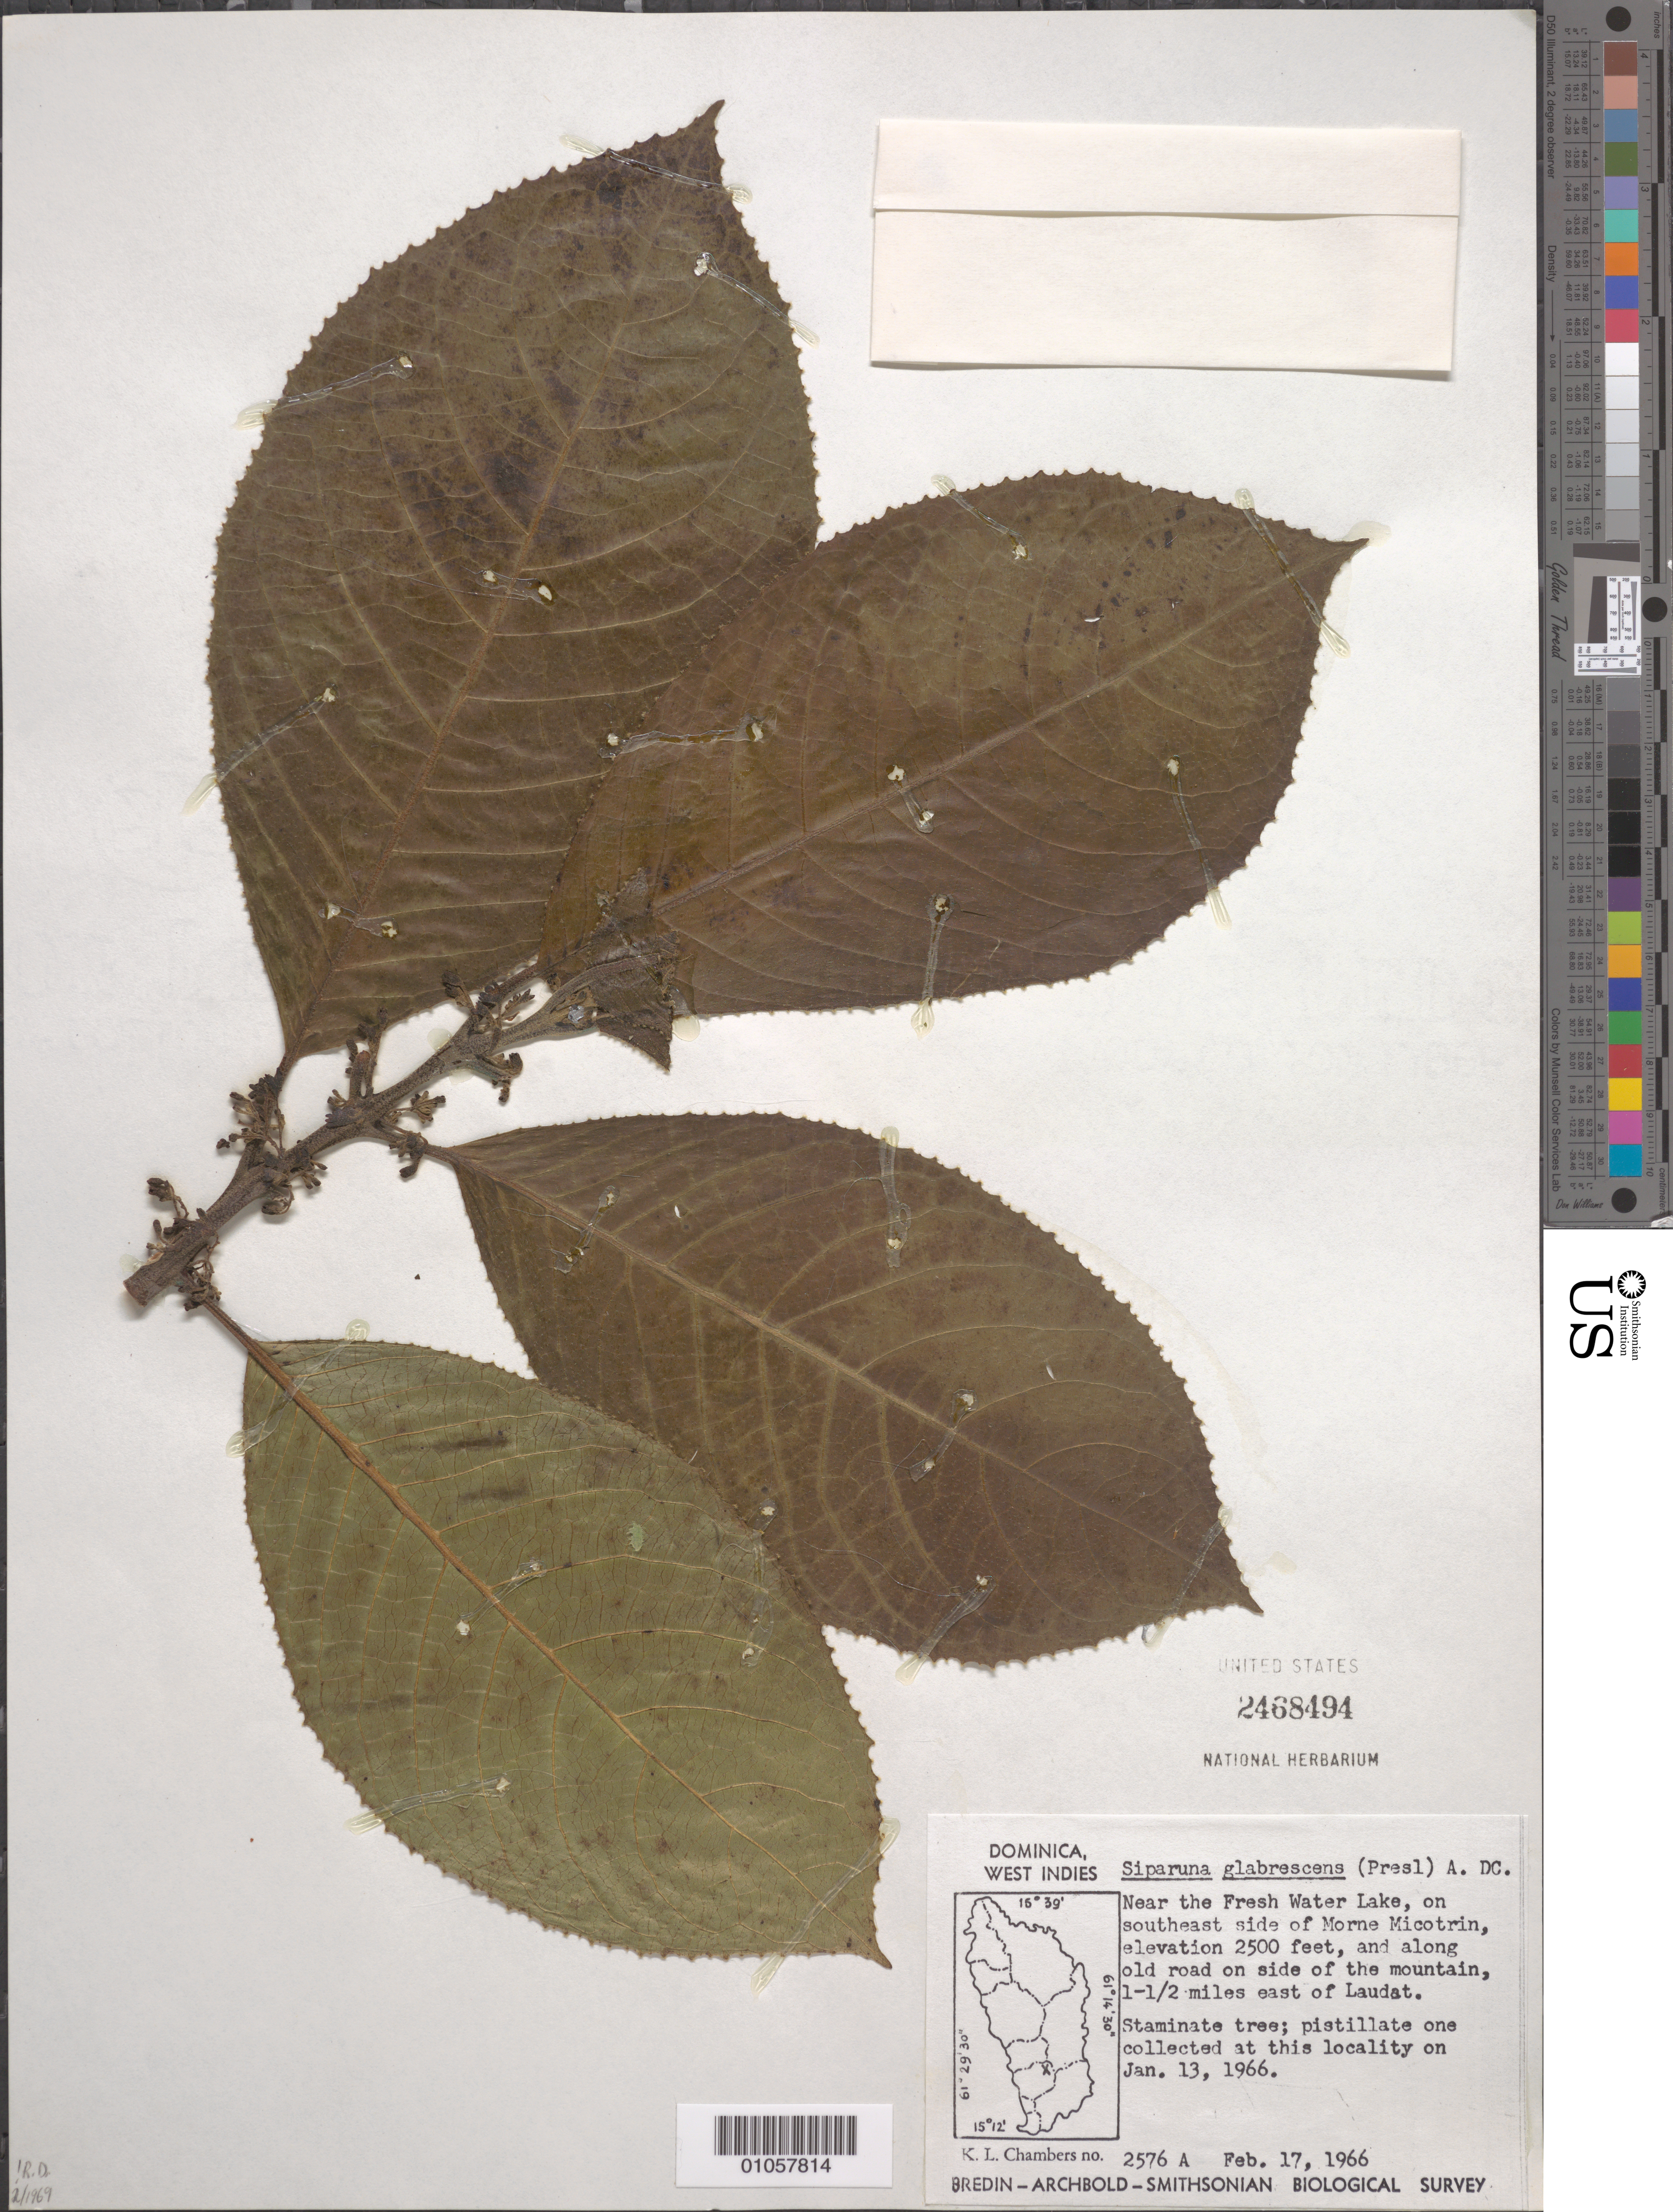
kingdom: Plantae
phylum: Tracheophyta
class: Magnoliopsida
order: Laurales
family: Siparunaceae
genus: Siparuna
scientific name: Siparuna glabrescens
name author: (C. Presl) A. DC.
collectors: K. L. Chambers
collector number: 2576A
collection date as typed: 17 Feb 1966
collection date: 1966-02-17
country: Dominica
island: Dominica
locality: Near Fresh Water Lake, on SE side of Morne Micotrin; and along old road on side of the mountain 1.5 miles E of Laudat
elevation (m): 762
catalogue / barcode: US 2468494